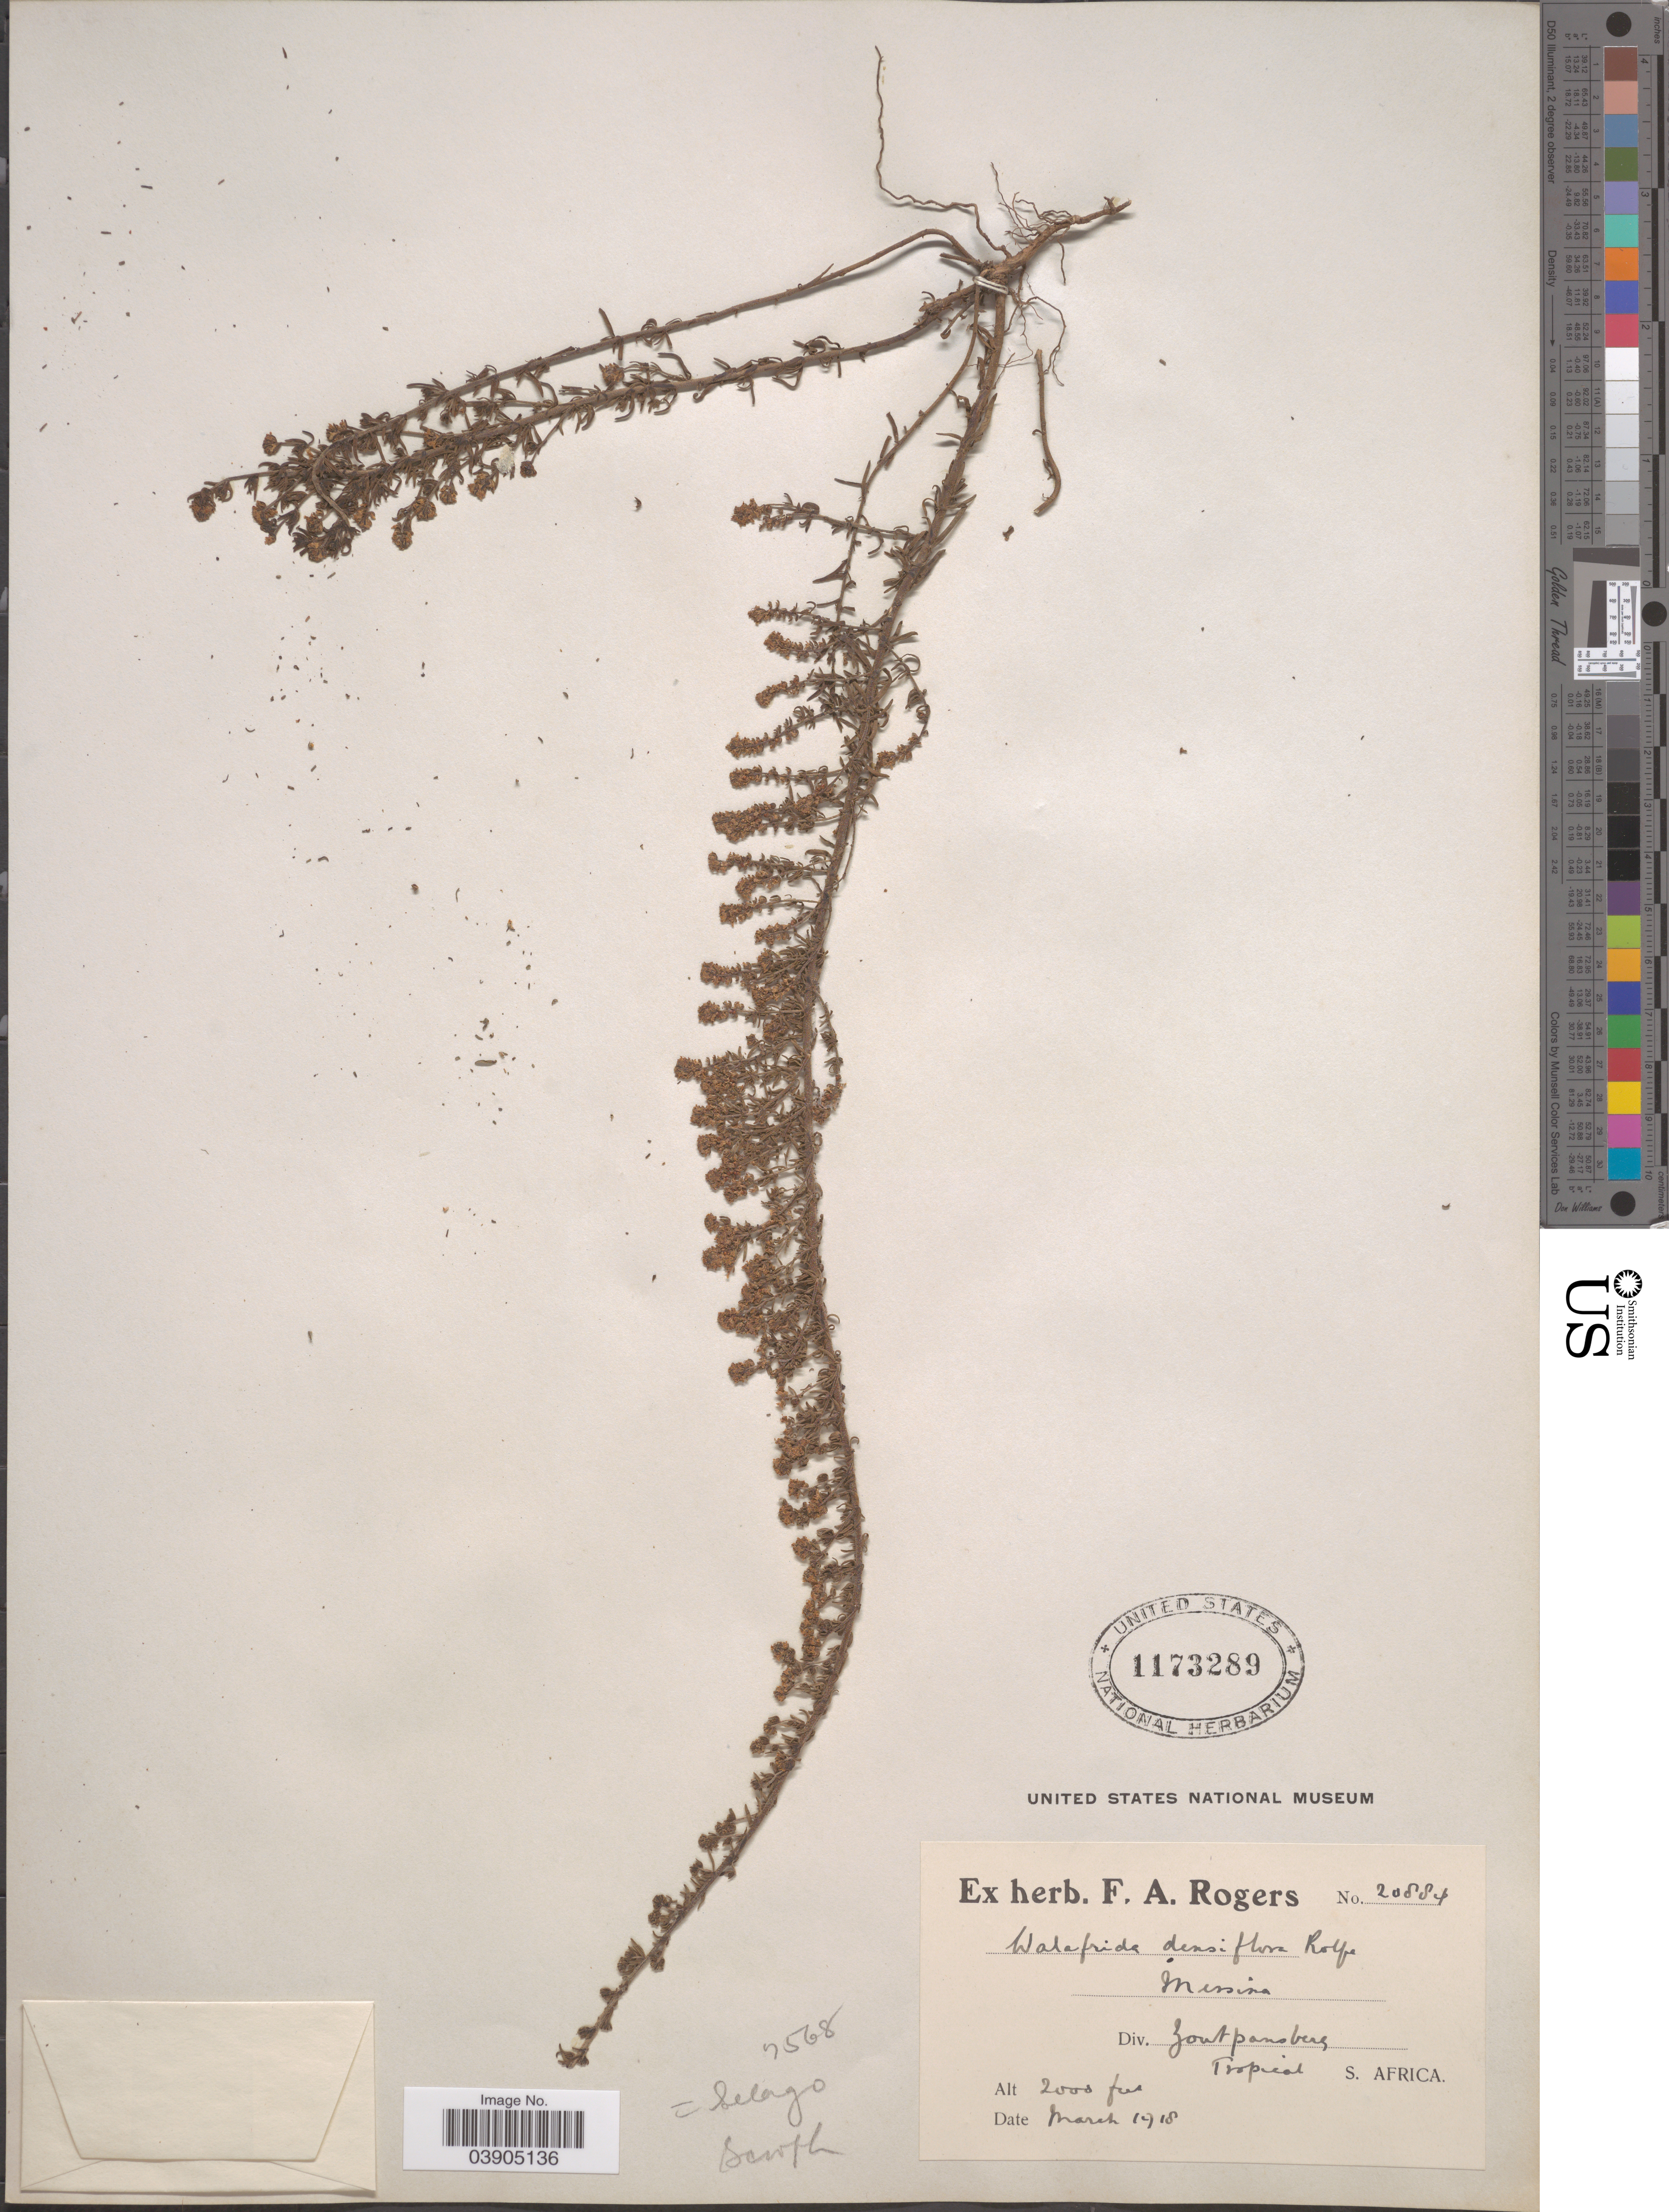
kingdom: Plantae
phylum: Tracheophyta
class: Magnoliopsida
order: Lamiales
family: Scrophulariaceae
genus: Selago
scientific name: Selago densiflora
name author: Rolfe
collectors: ex herb. F. A. Rogers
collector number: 20884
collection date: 1918-03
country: South Africa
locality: Div. Zoutpansberg. Tropical S. Africa.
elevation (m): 610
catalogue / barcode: US 1173289